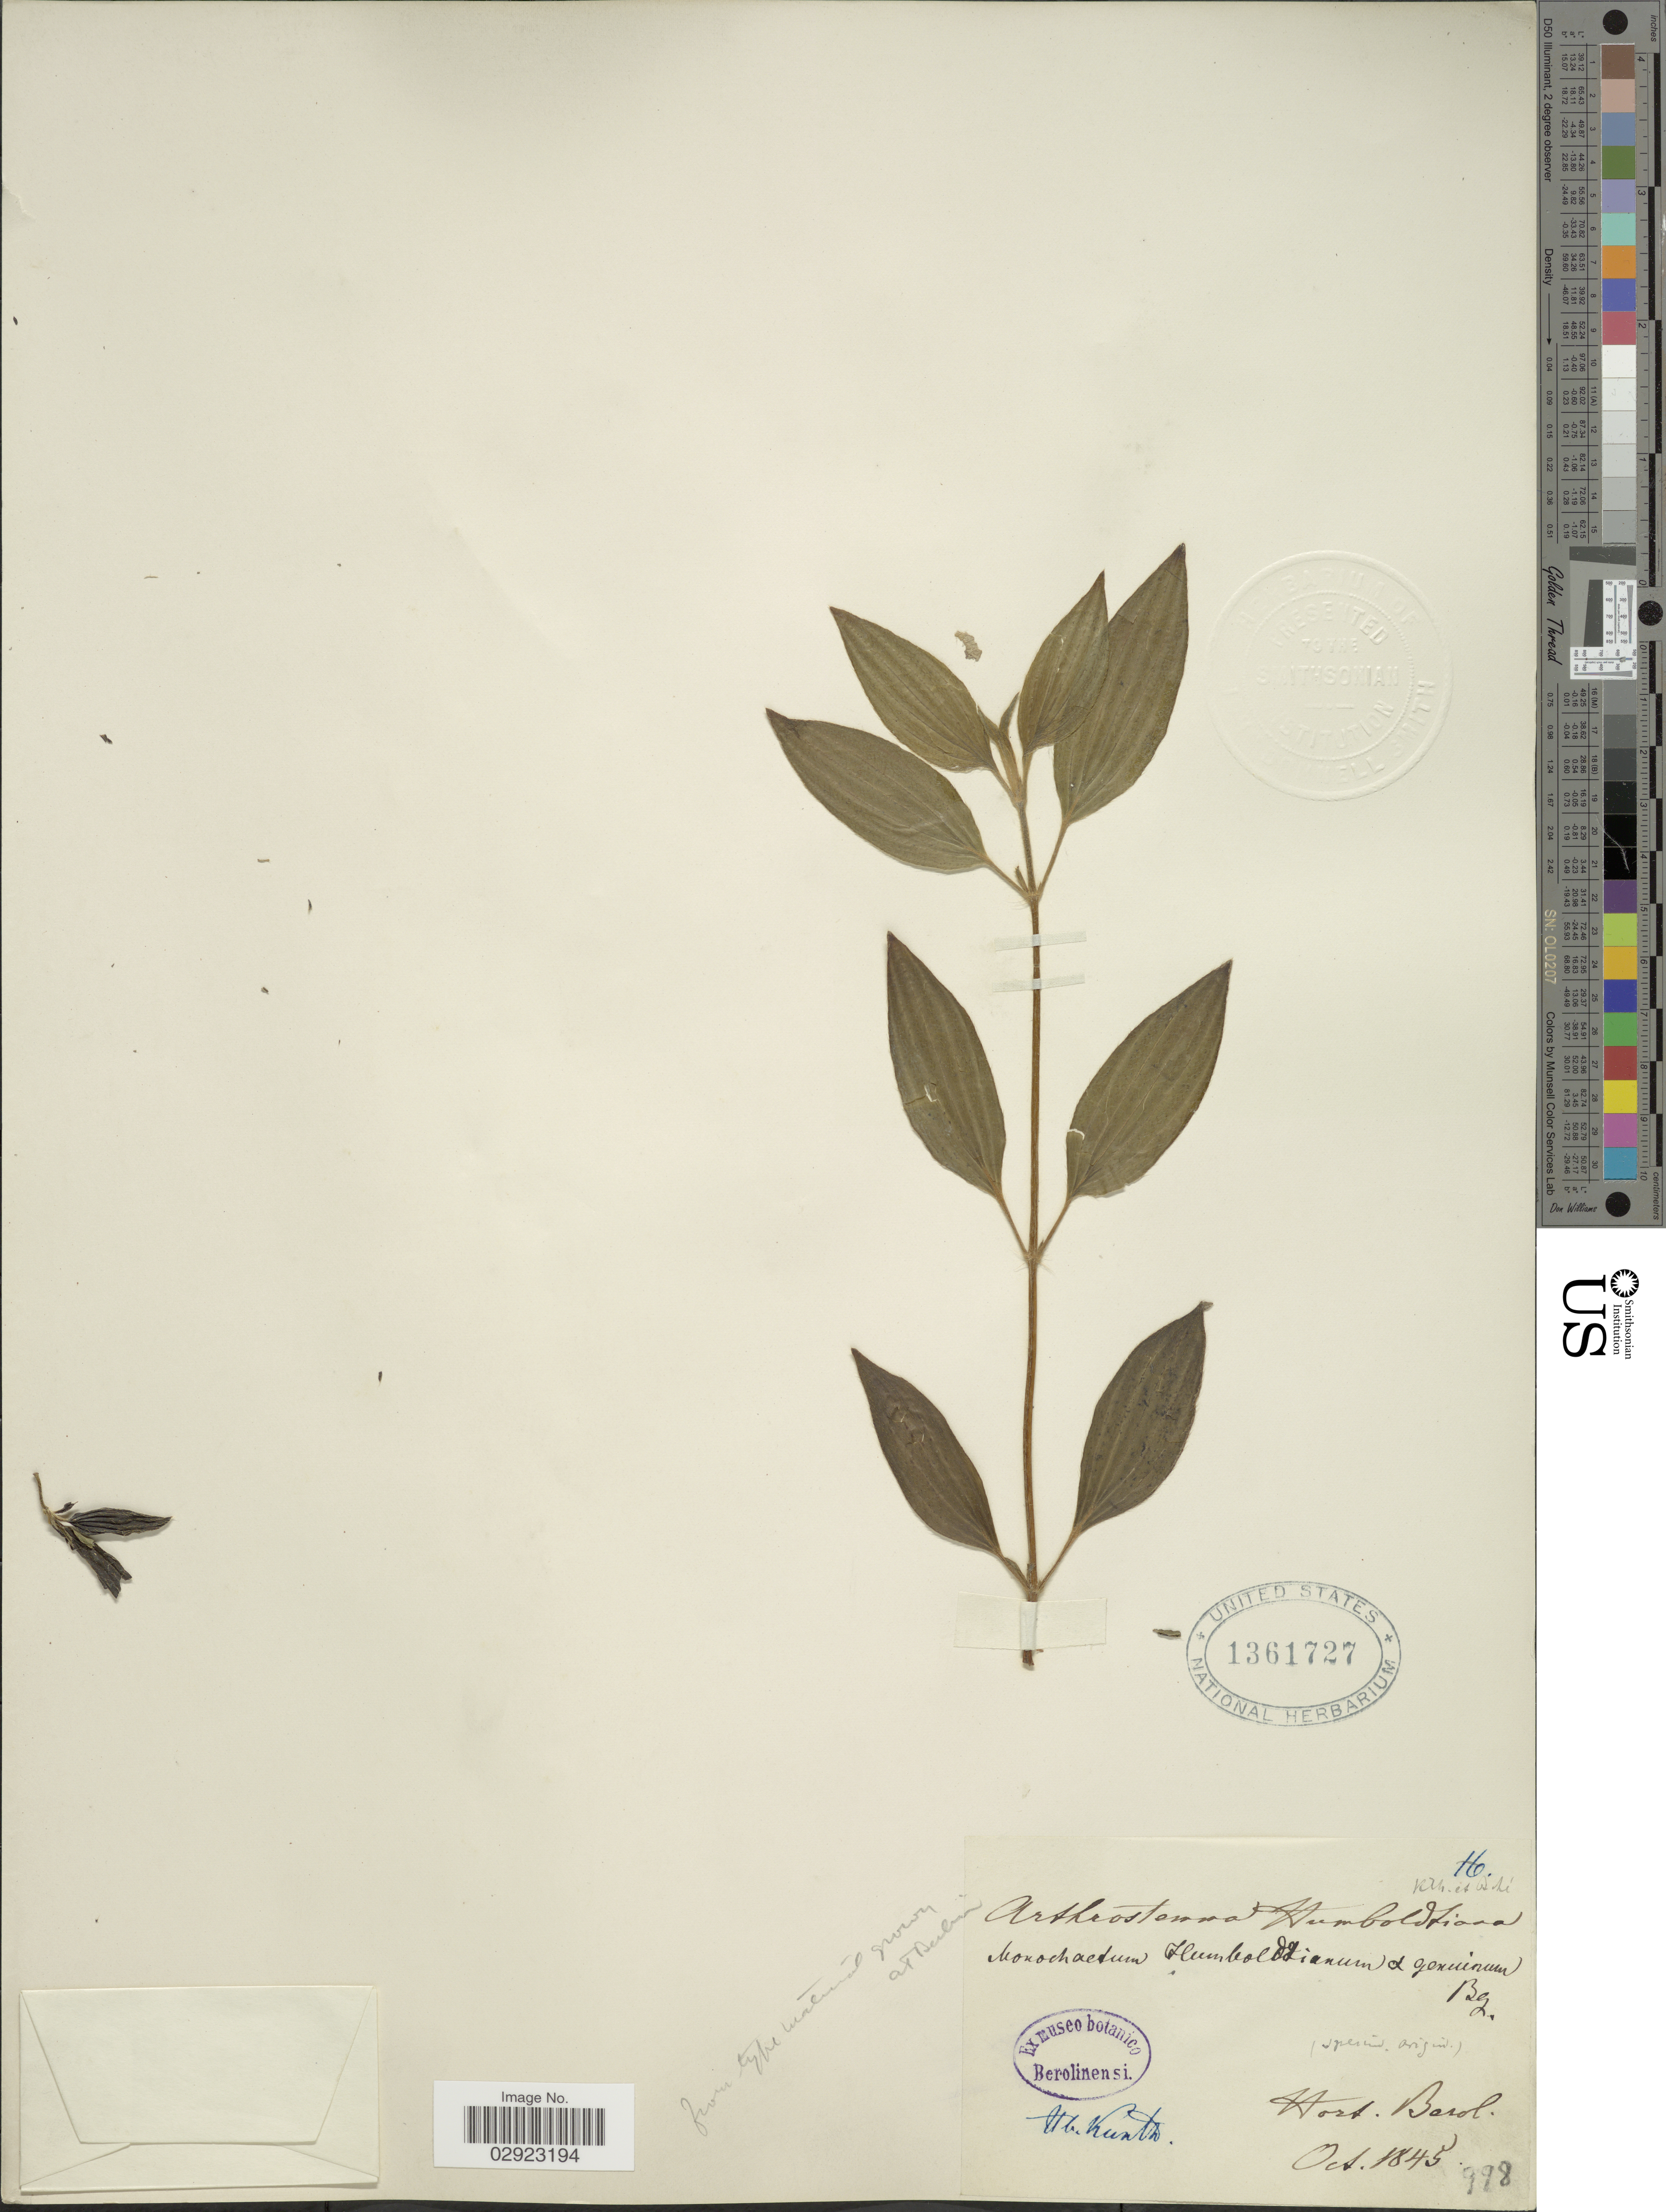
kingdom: Plantae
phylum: Tracheophyta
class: Magnoliopsida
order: Myrtales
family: Melastomataceae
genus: Monochaetum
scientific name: Monochaetum humboldtianum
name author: Kunth ex Walp.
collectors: -. Kuntz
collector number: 998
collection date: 1845-10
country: Germany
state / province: Berlin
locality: Hort. Berol.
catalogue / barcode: US 1361727